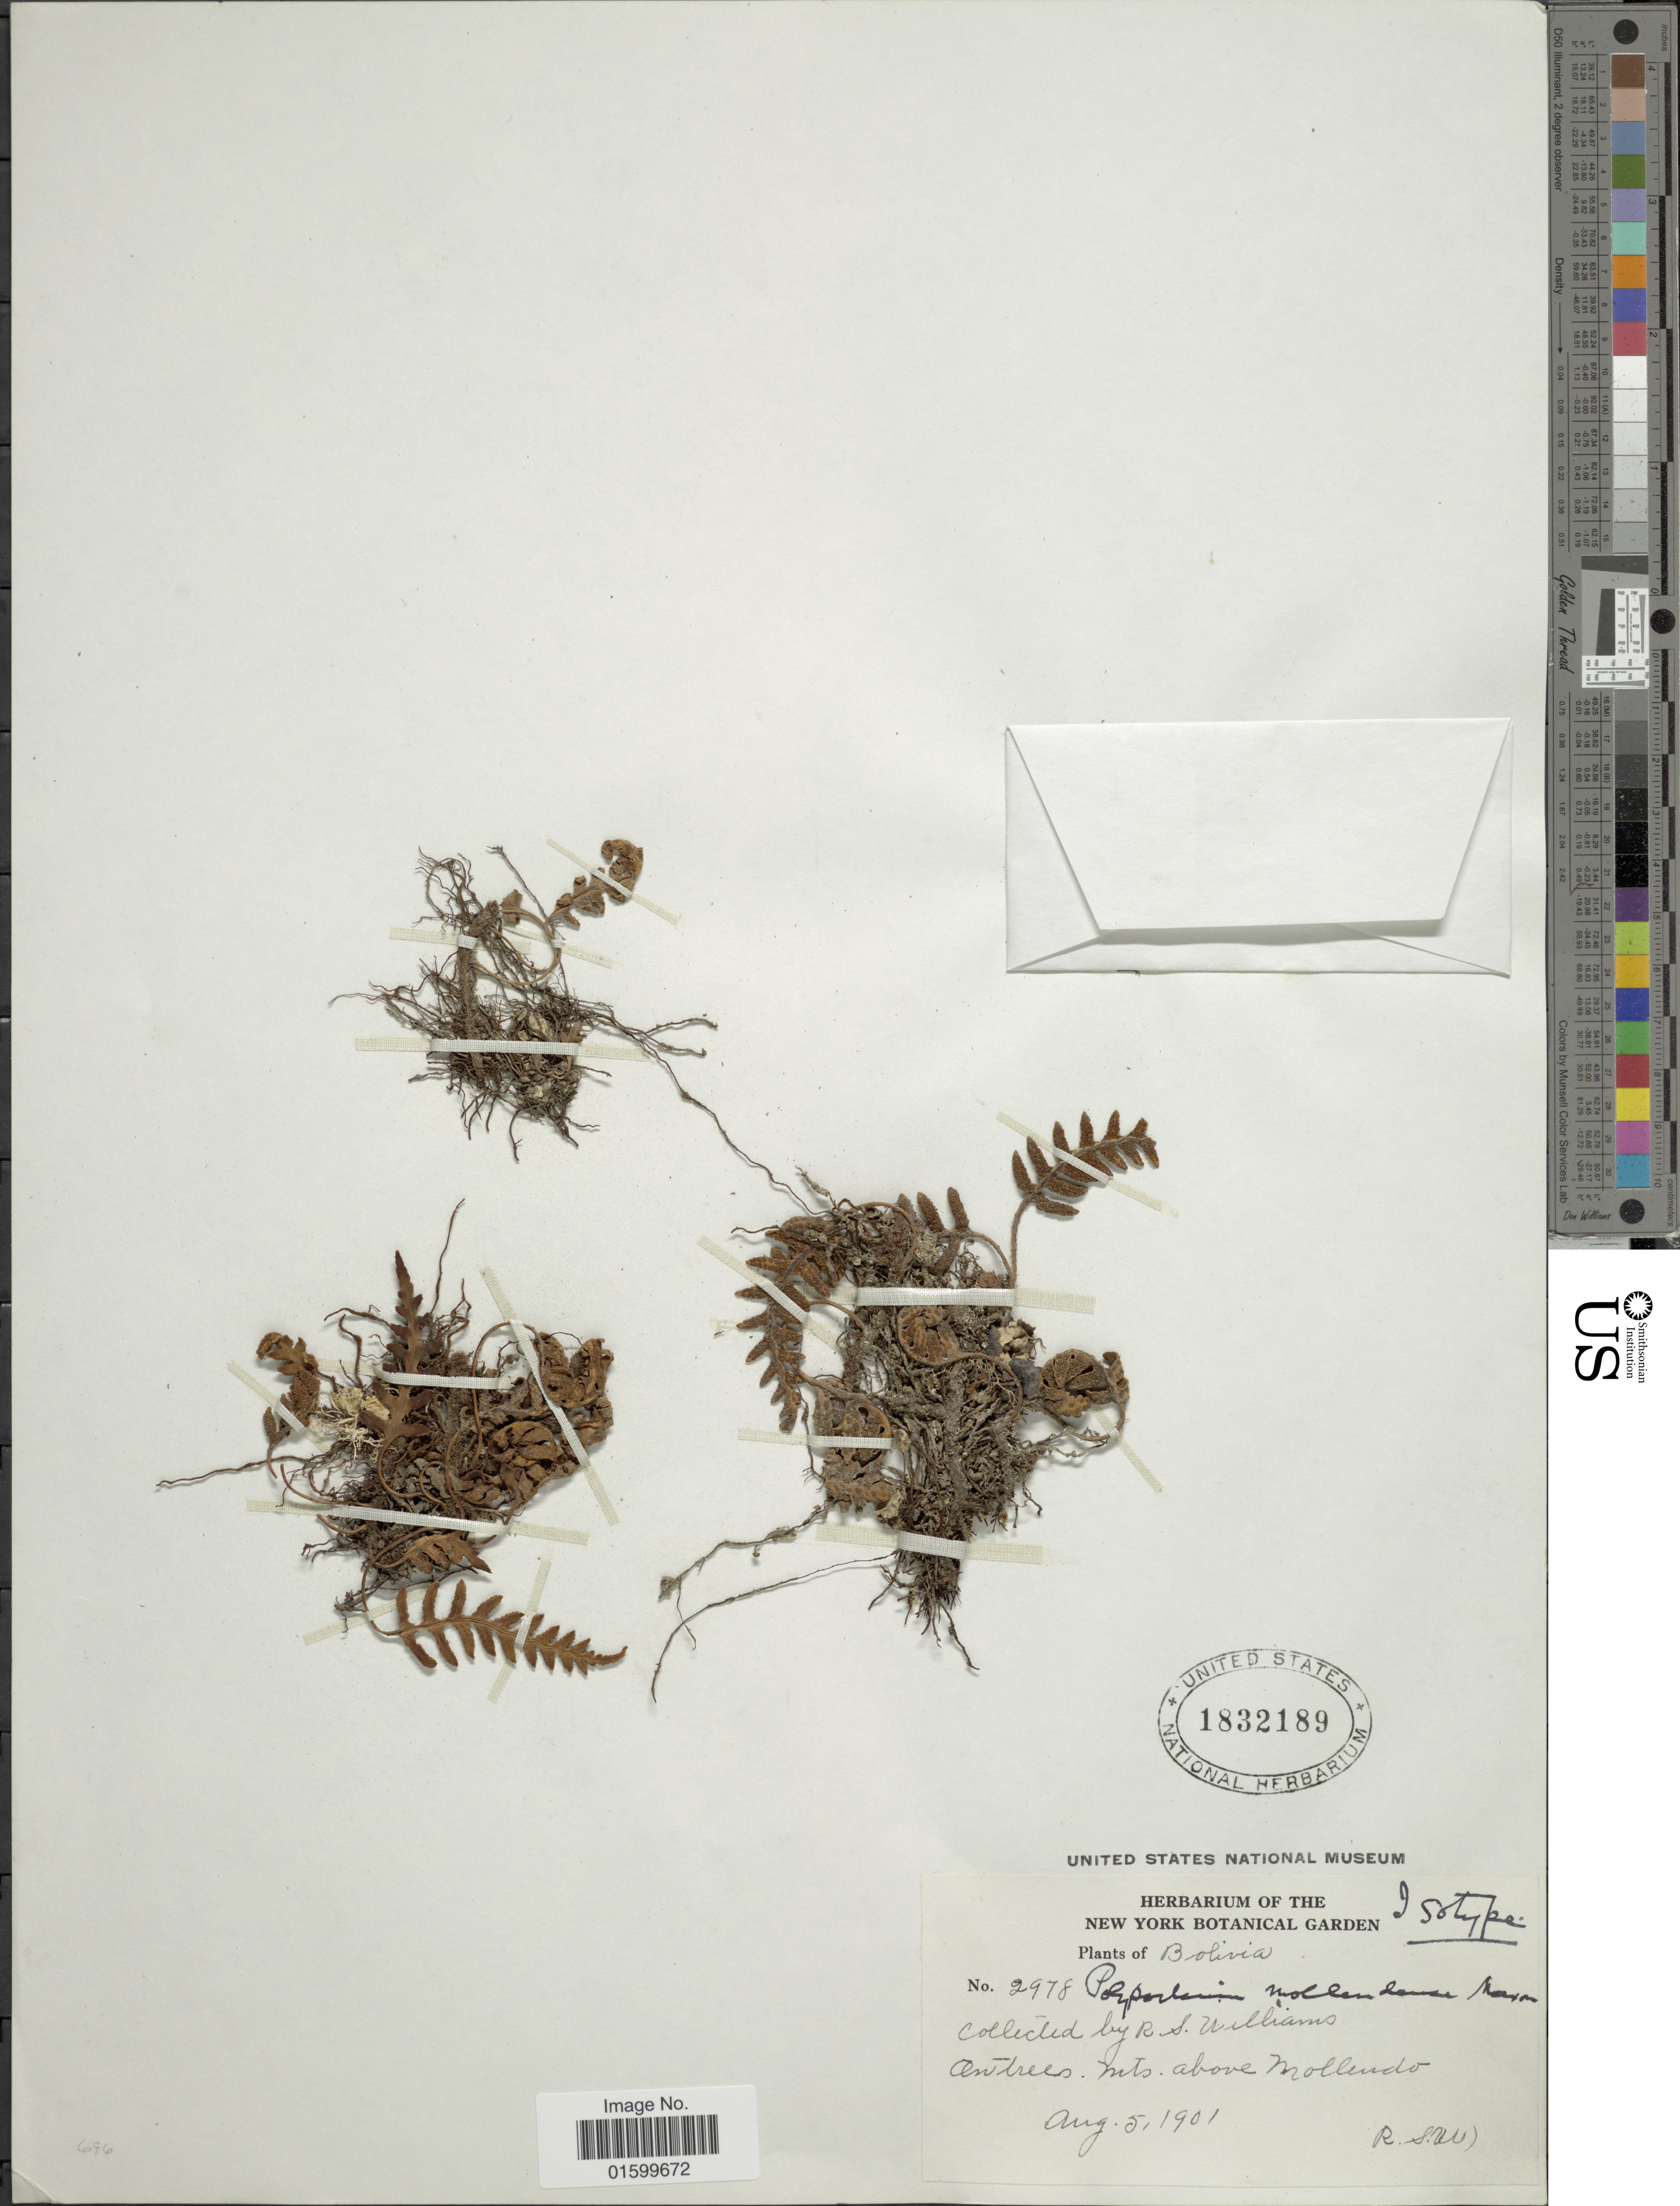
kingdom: Plantae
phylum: Tracheophyta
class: Polypodiopsida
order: Polypodiales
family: Polypodiaceae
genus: Pleopeltis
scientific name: Pleopeltis masafuerae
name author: (Phil.) de la Sota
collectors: R. S. Williams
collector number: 2978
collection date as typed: Aug. 5, 1901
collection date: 1901-08-05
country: Peru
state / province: Arequipa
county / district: Islay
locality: Mollendo, mountains above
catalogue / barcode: US 1832189